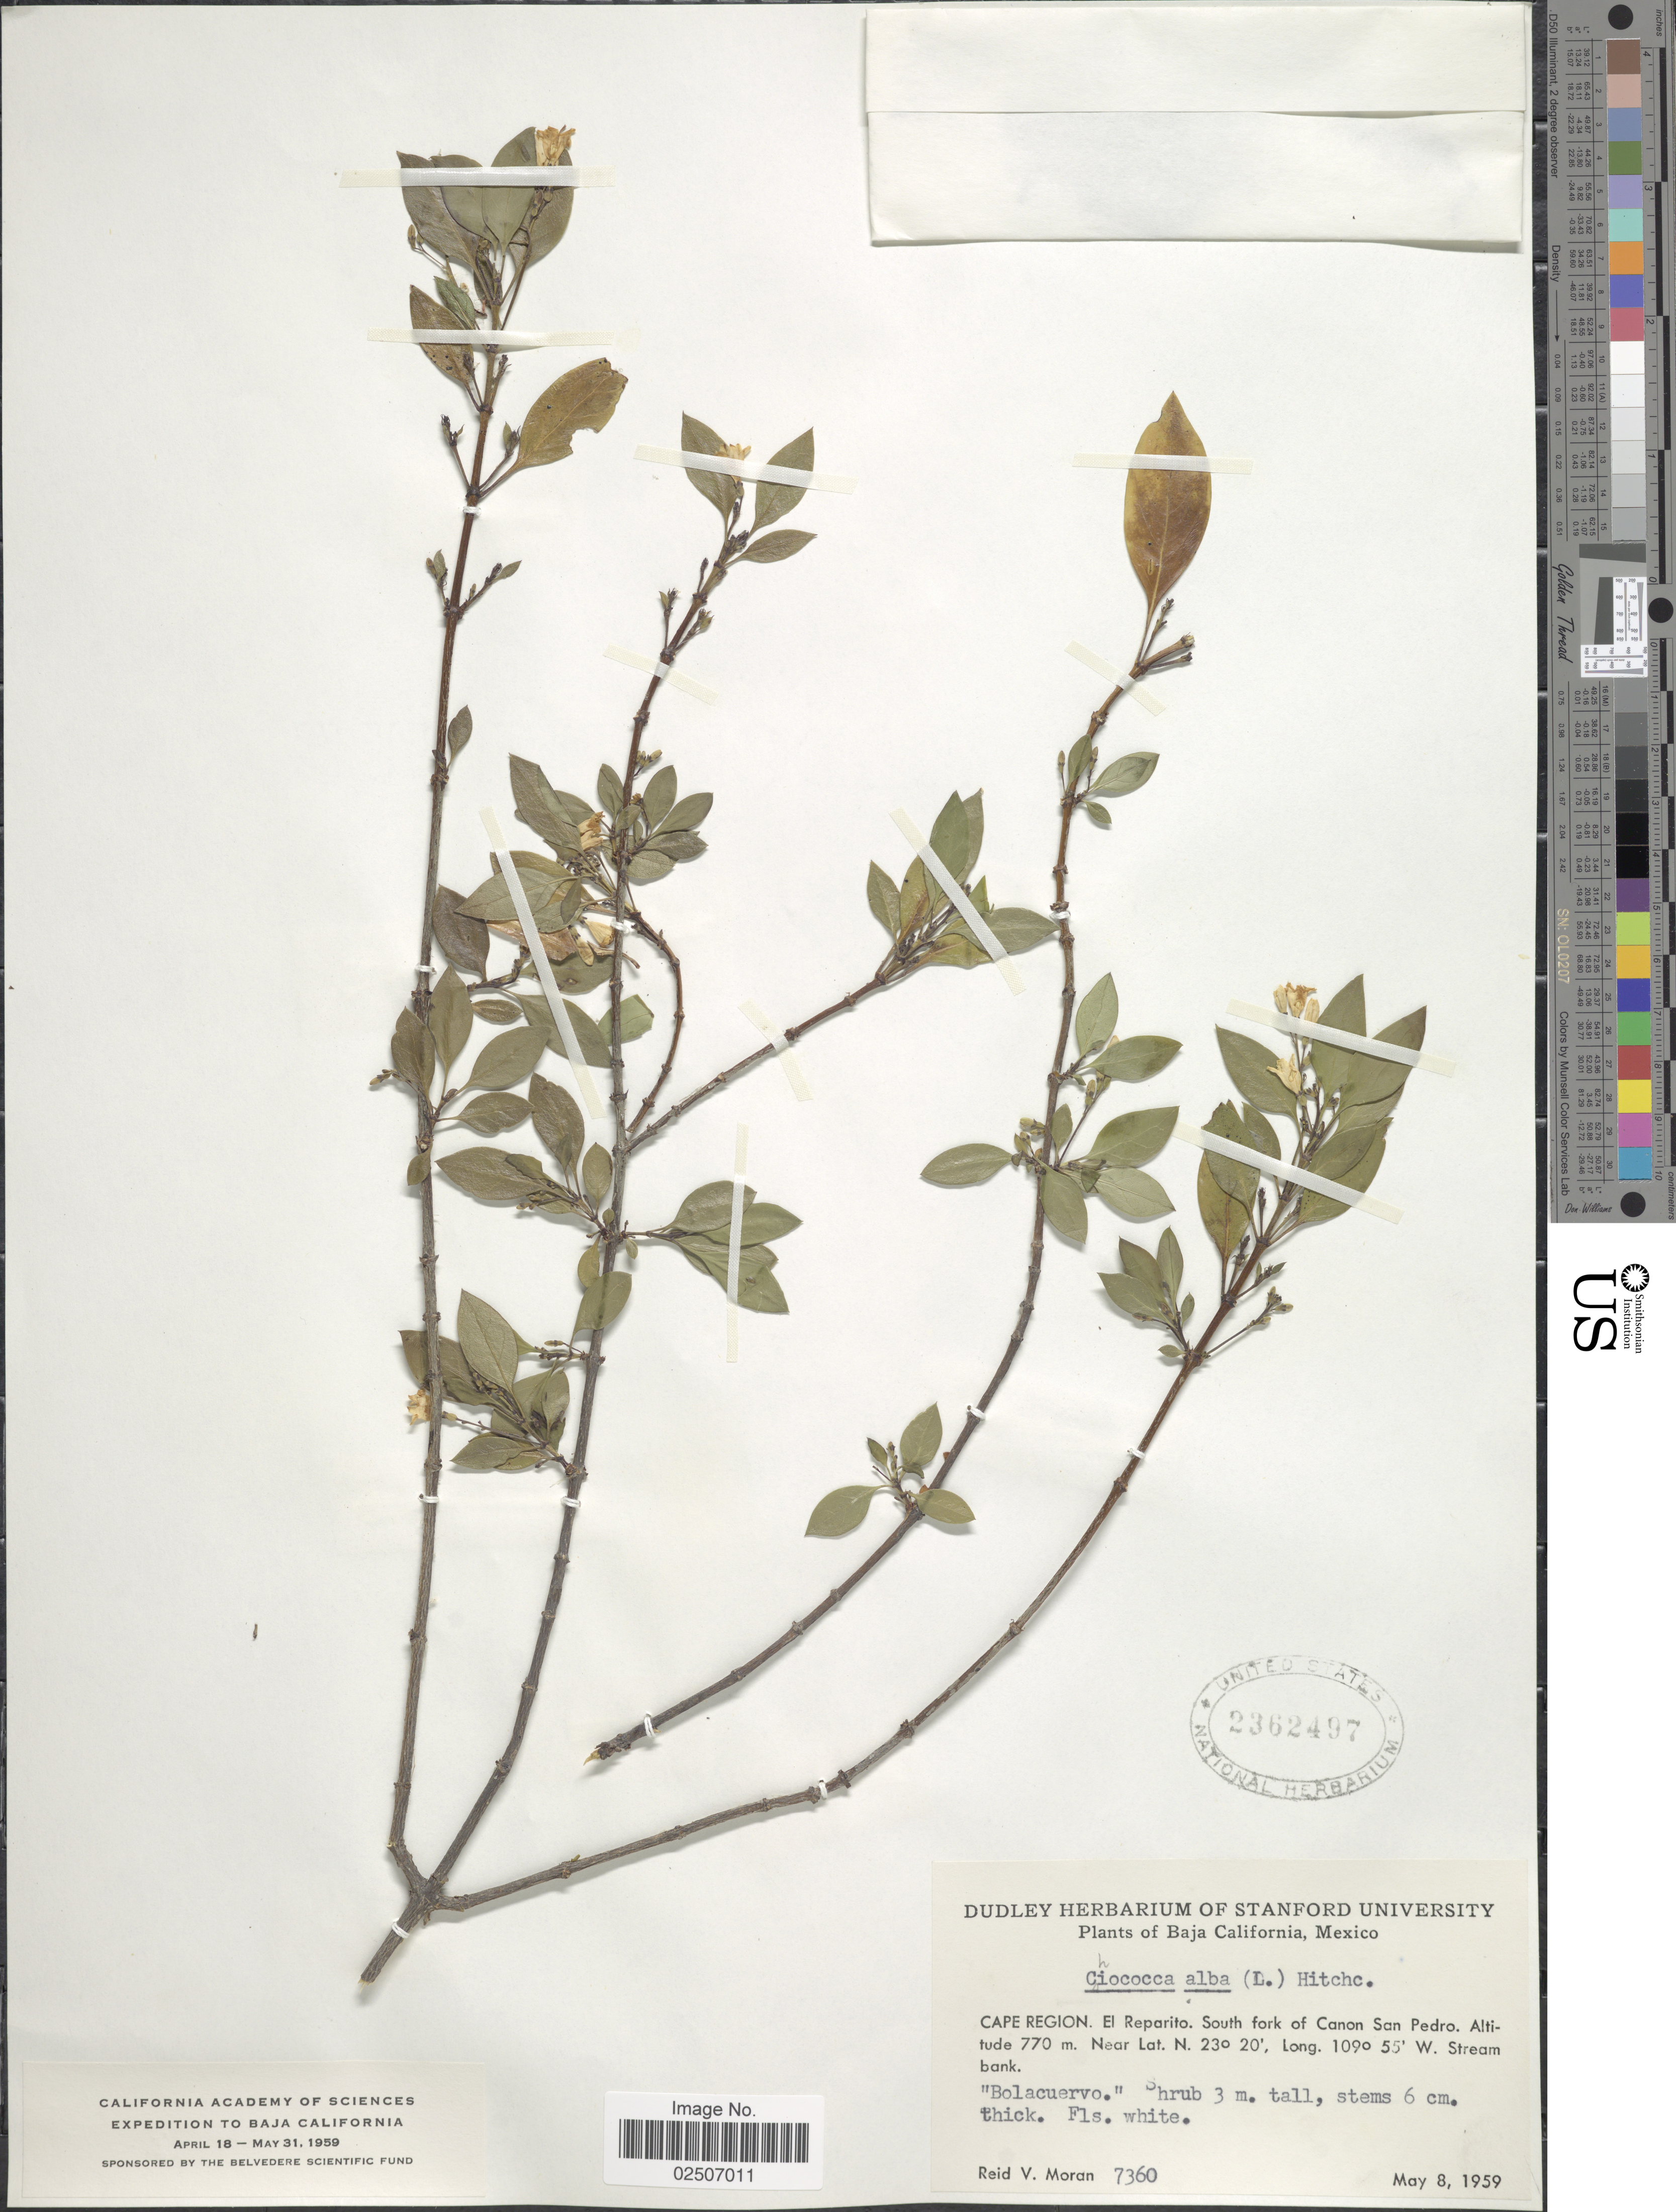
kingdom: Plantae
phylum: Tracheophyta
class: Magnoliopsida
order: Gentianales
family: Rubiaceae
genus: Chiococca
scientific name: Chiococca alba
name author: (L.) Hitchc.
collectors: R. V. Moran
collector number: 7360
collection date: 1959-05-08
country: Mexico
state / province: Baja California Sur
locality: Cape Region, El Reparito, South fork of Canon San Pedro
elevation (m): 770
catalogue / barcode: US 2362497